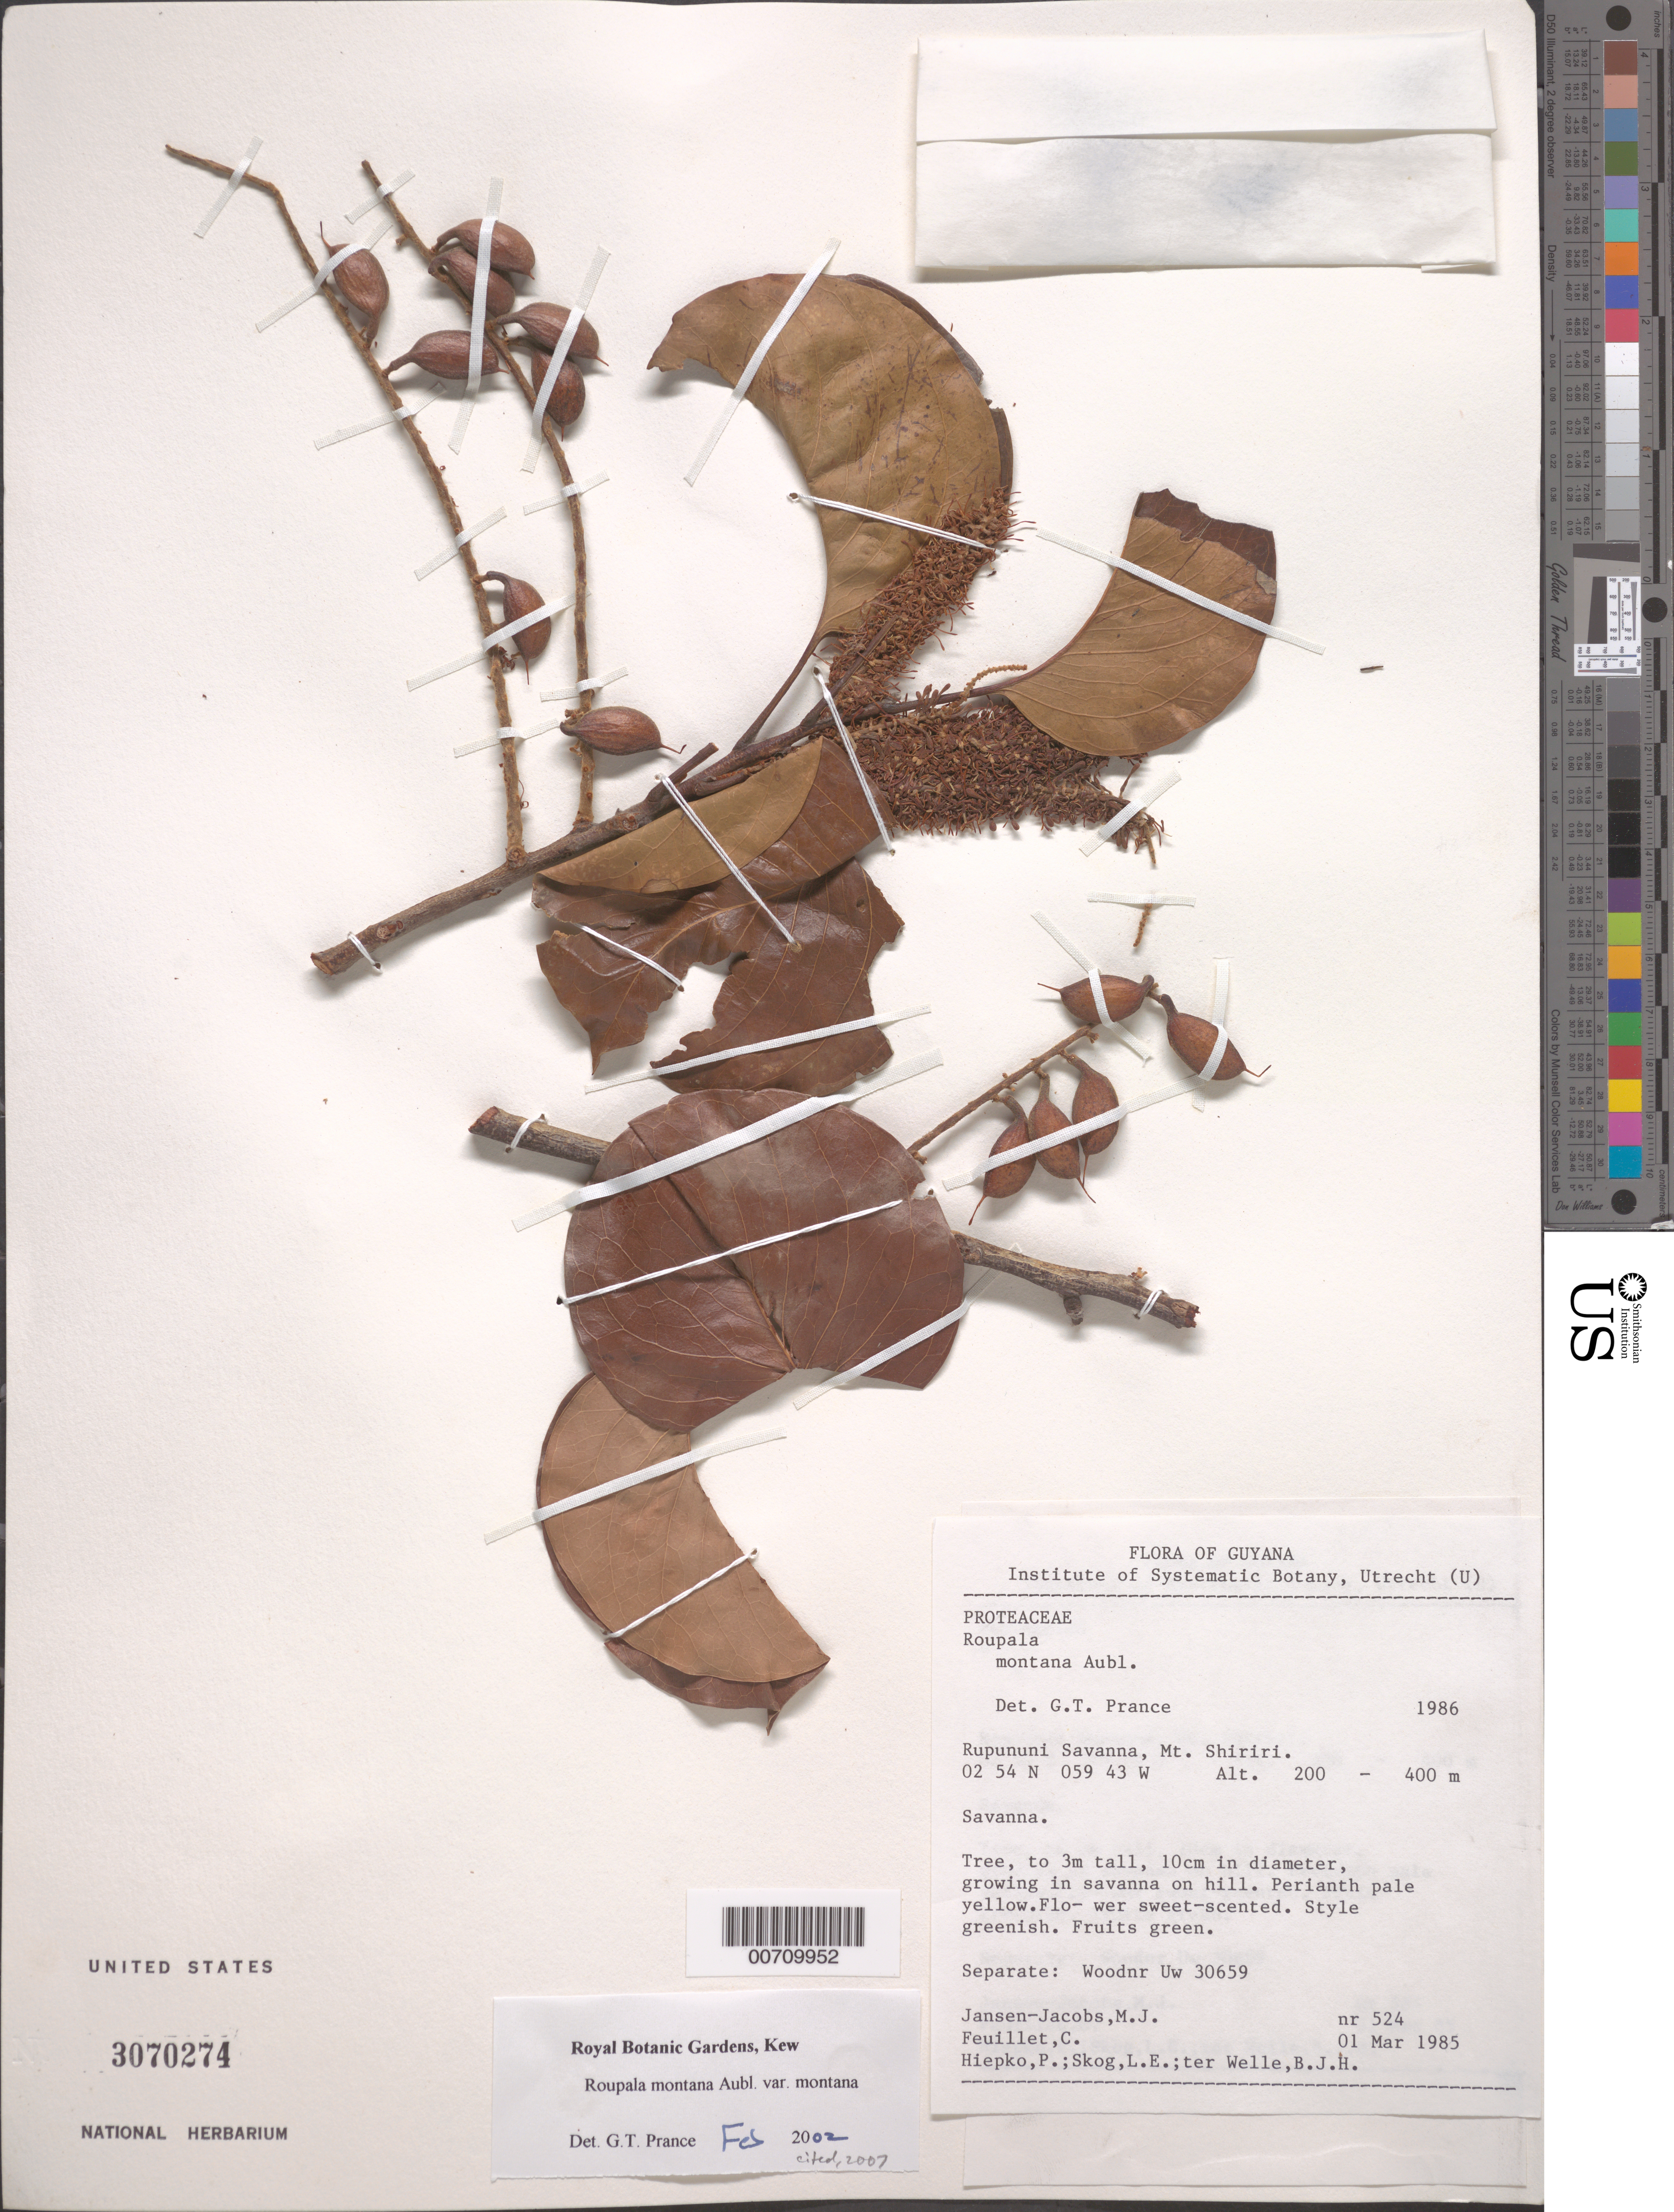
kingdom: Plantae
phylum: Tracheophyta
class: Magnoliopsida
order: Proteales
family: Proteaceae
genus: Roupala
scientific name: Roupala montana var. montana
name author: Aubl.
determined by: Prance, G. T.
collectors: M. J. Jansen-Jacobs, C. Feuillet, P. H. Hiepko, L. E. Skog & B. Welle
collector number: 524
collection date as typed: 1-Mar-85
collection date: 1985-03-01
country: Guyana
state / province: U. Takutu-U. Essequibo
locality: Rupununi Savanna, Mt. Shiriri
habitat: Savanna, on hill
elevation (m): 200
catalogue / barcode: US 3070274